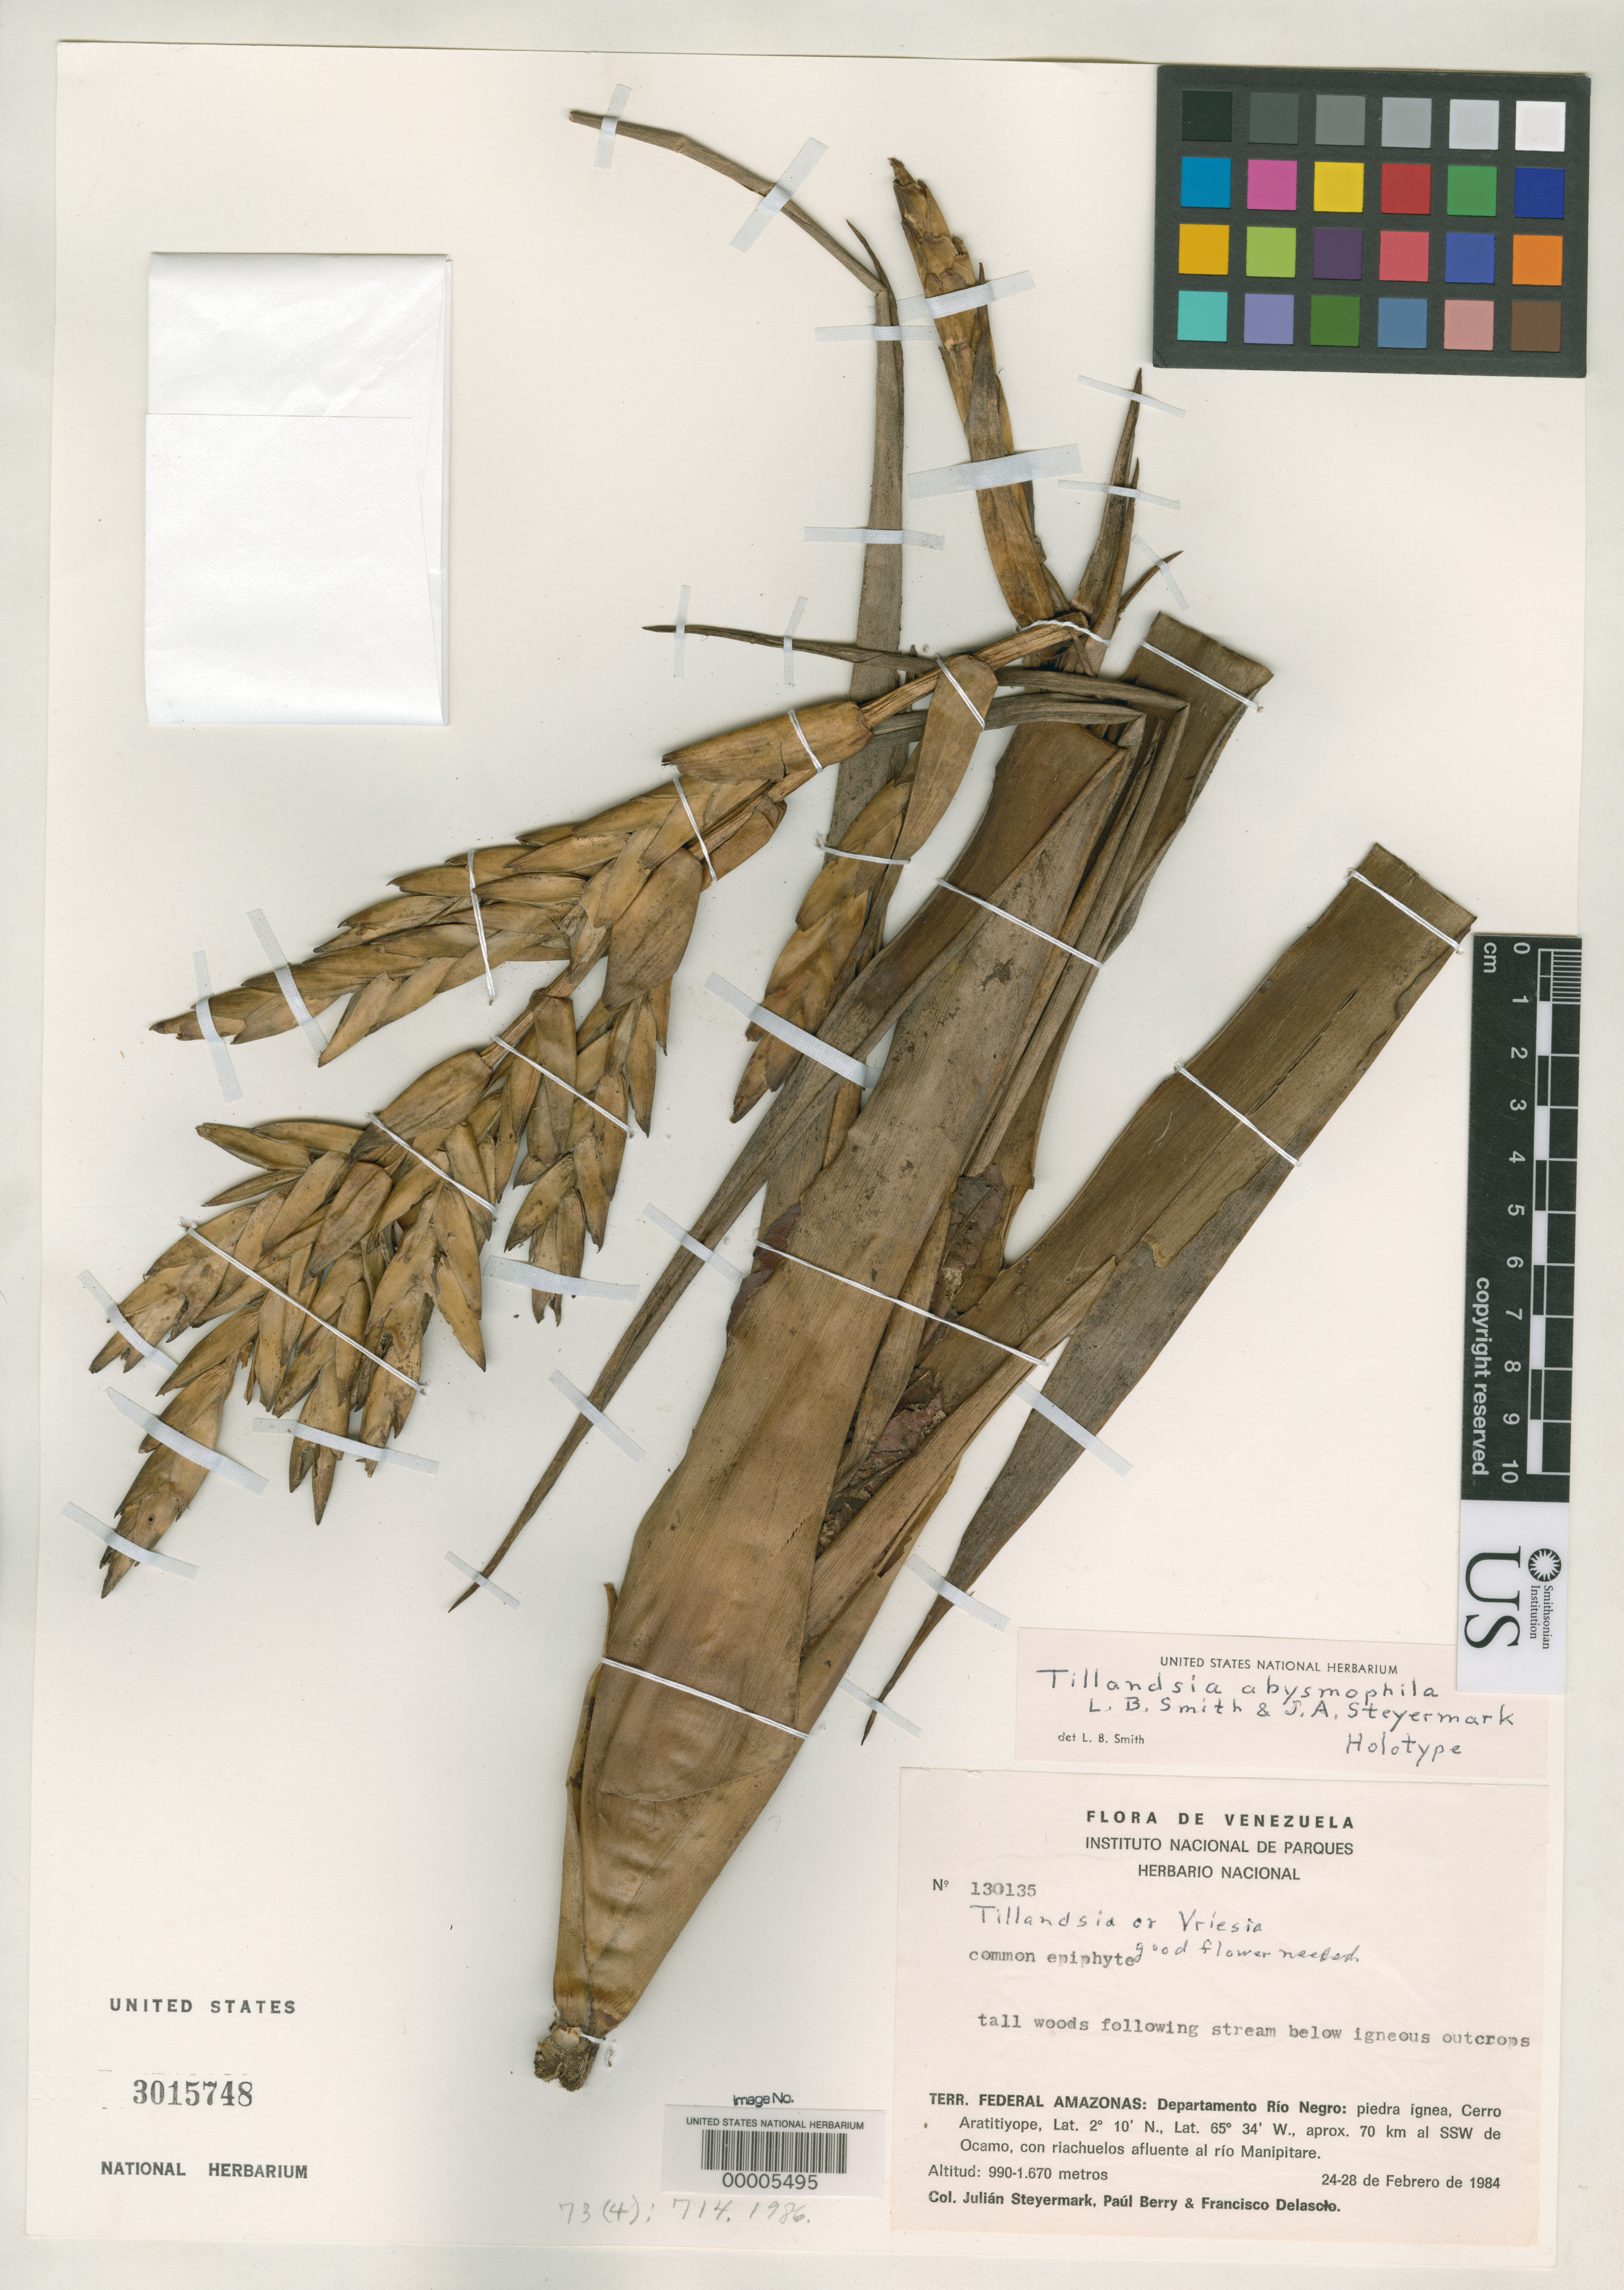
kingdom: Plantae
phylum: Tracheophyta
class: Liliopsida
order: Poales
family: Bromeliaceae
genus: Tillandsia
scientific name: Tillandsia abysmophila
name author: L.B. Sm. & Steyerm.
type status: Holotype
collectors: J. Steyermark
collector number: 130135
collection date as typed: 24 Feb 1984 to 28 Feb 1984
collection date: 1984-02-24/1984-02-28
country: Venezuela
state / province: Amazonas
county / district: Rio Negro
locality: Cerro Aratitiyope, approx 70 km SSW of Ocamo.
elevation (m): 990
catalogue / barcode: US 3015748